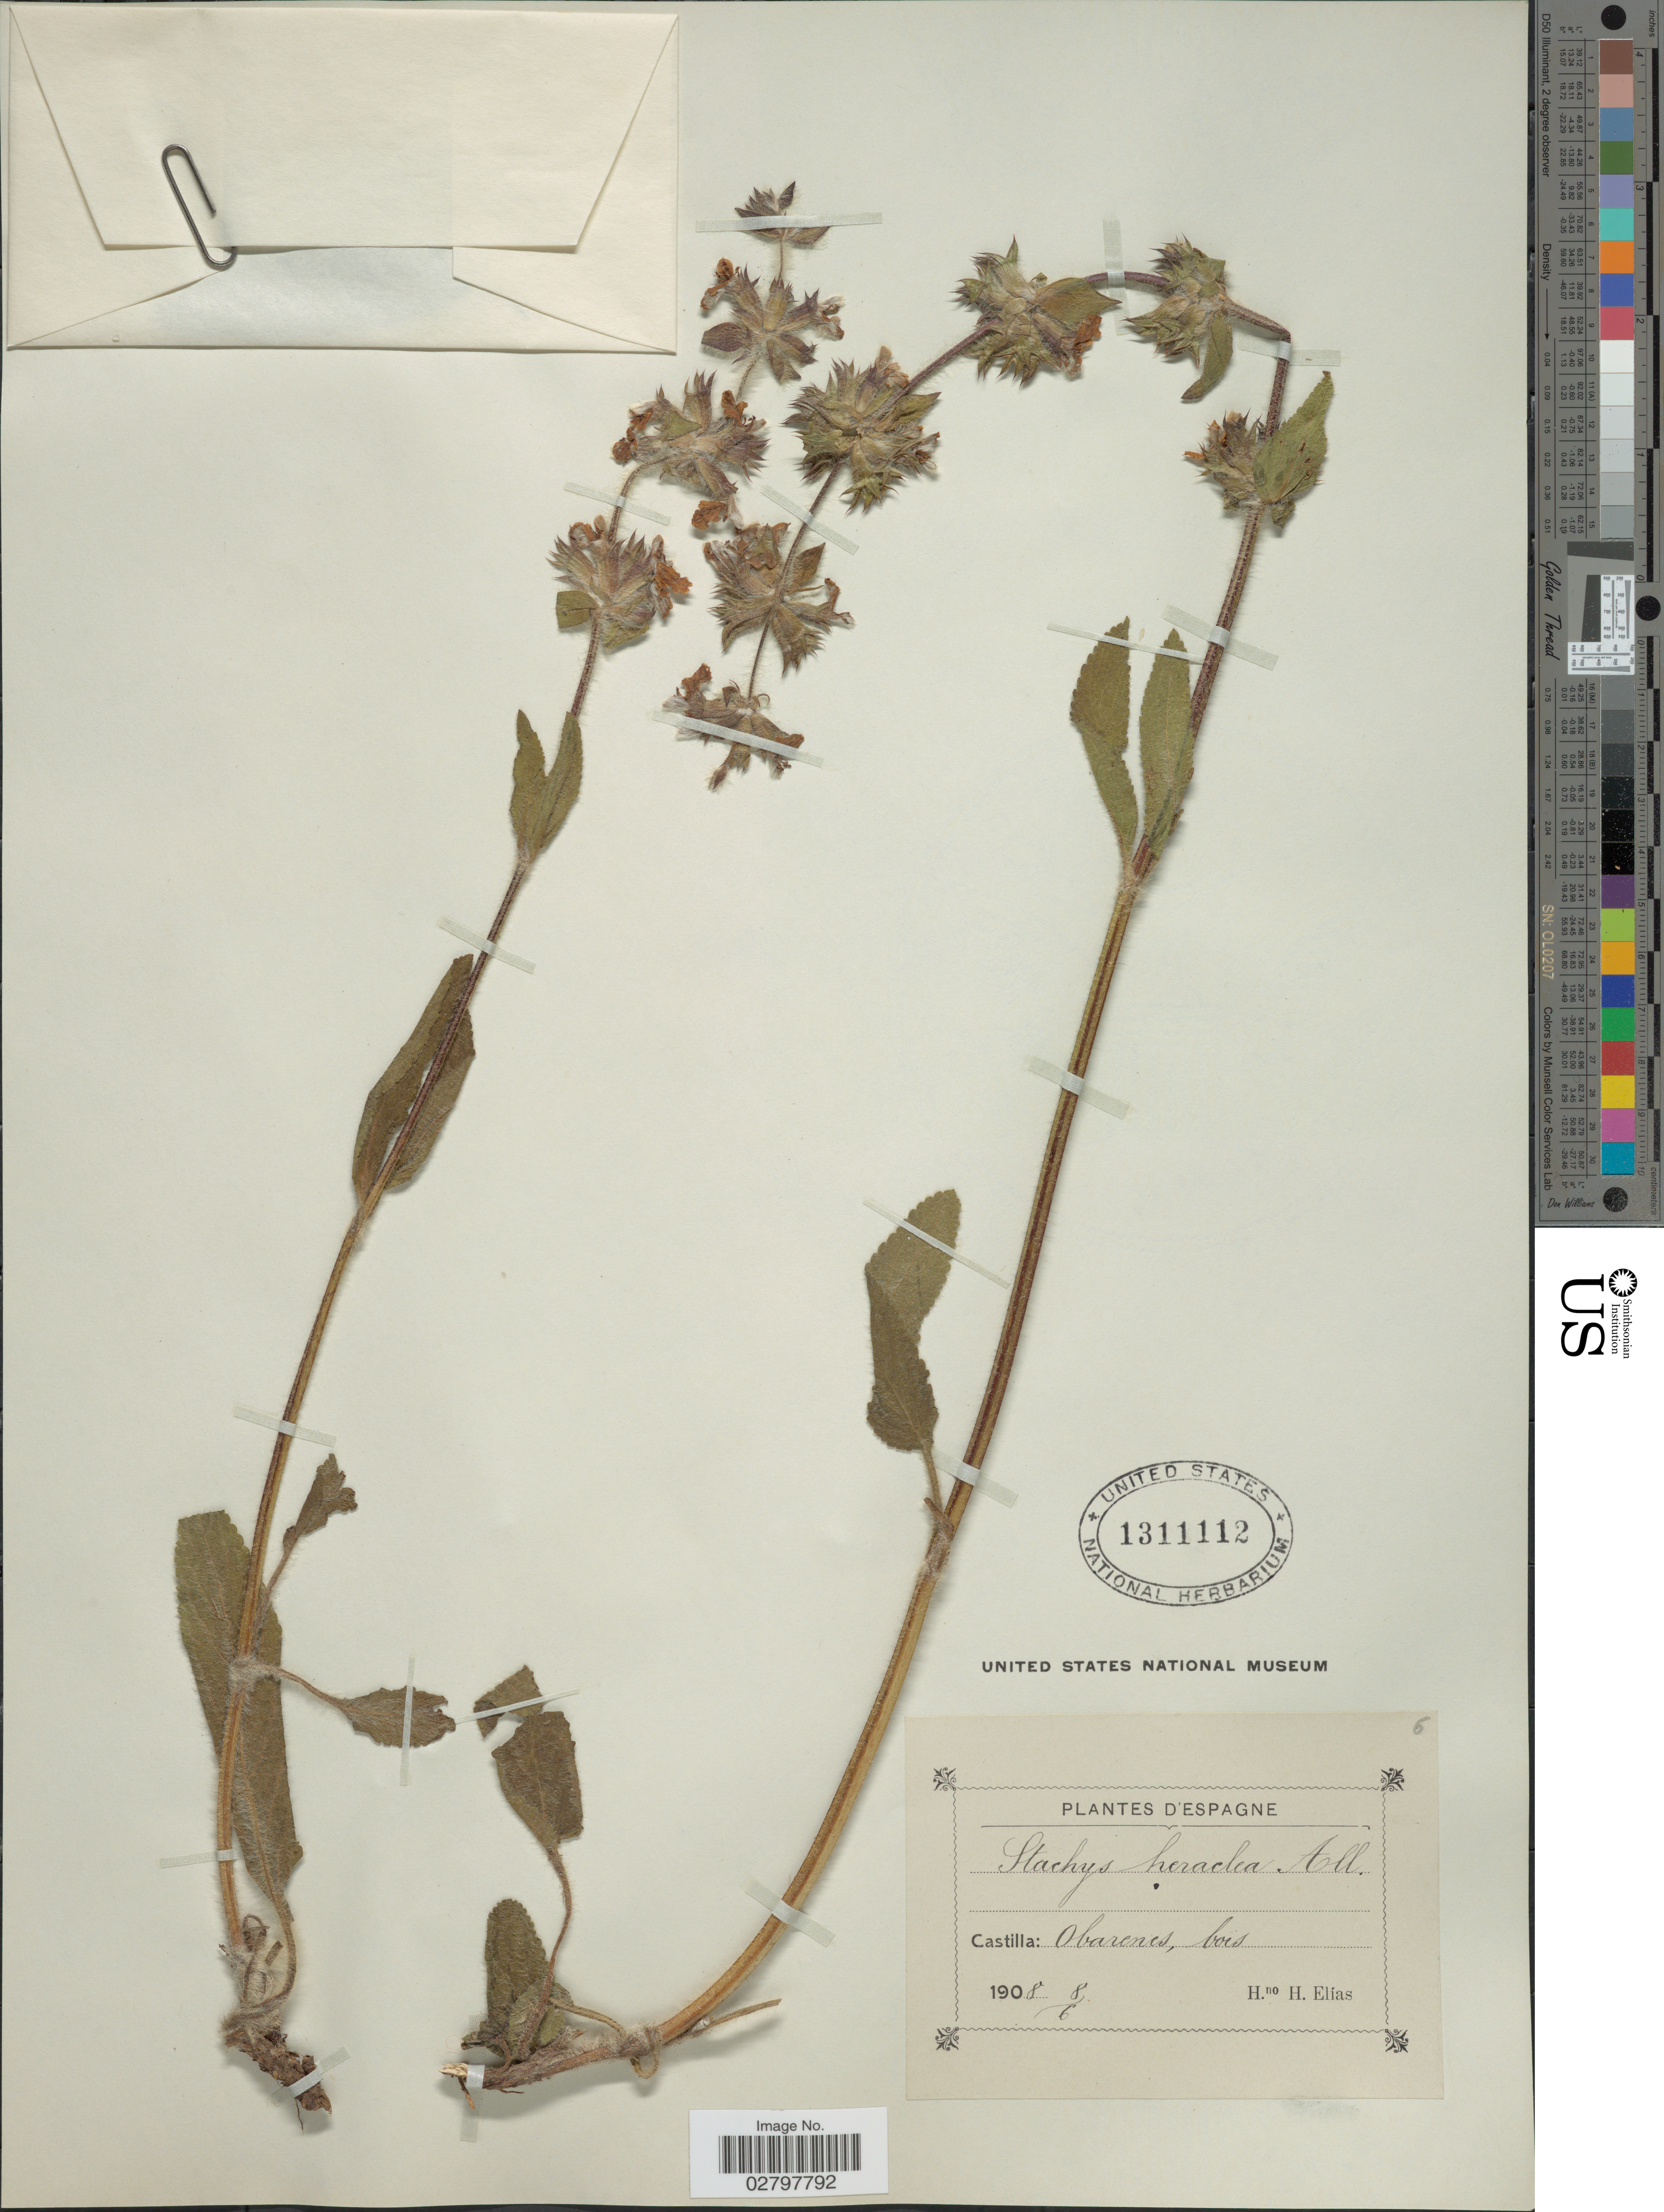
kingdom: Plantae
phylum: Tracheophyta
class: Magnoliopsida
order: Lamiales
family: Lamiaceae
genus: Stachys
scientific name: Stachys heraclea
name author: All.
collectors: Bro. Elias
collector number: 6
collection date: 1908-06-08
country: Spain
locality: Castilla: Obarenes, bois.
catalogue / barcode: US 1311112